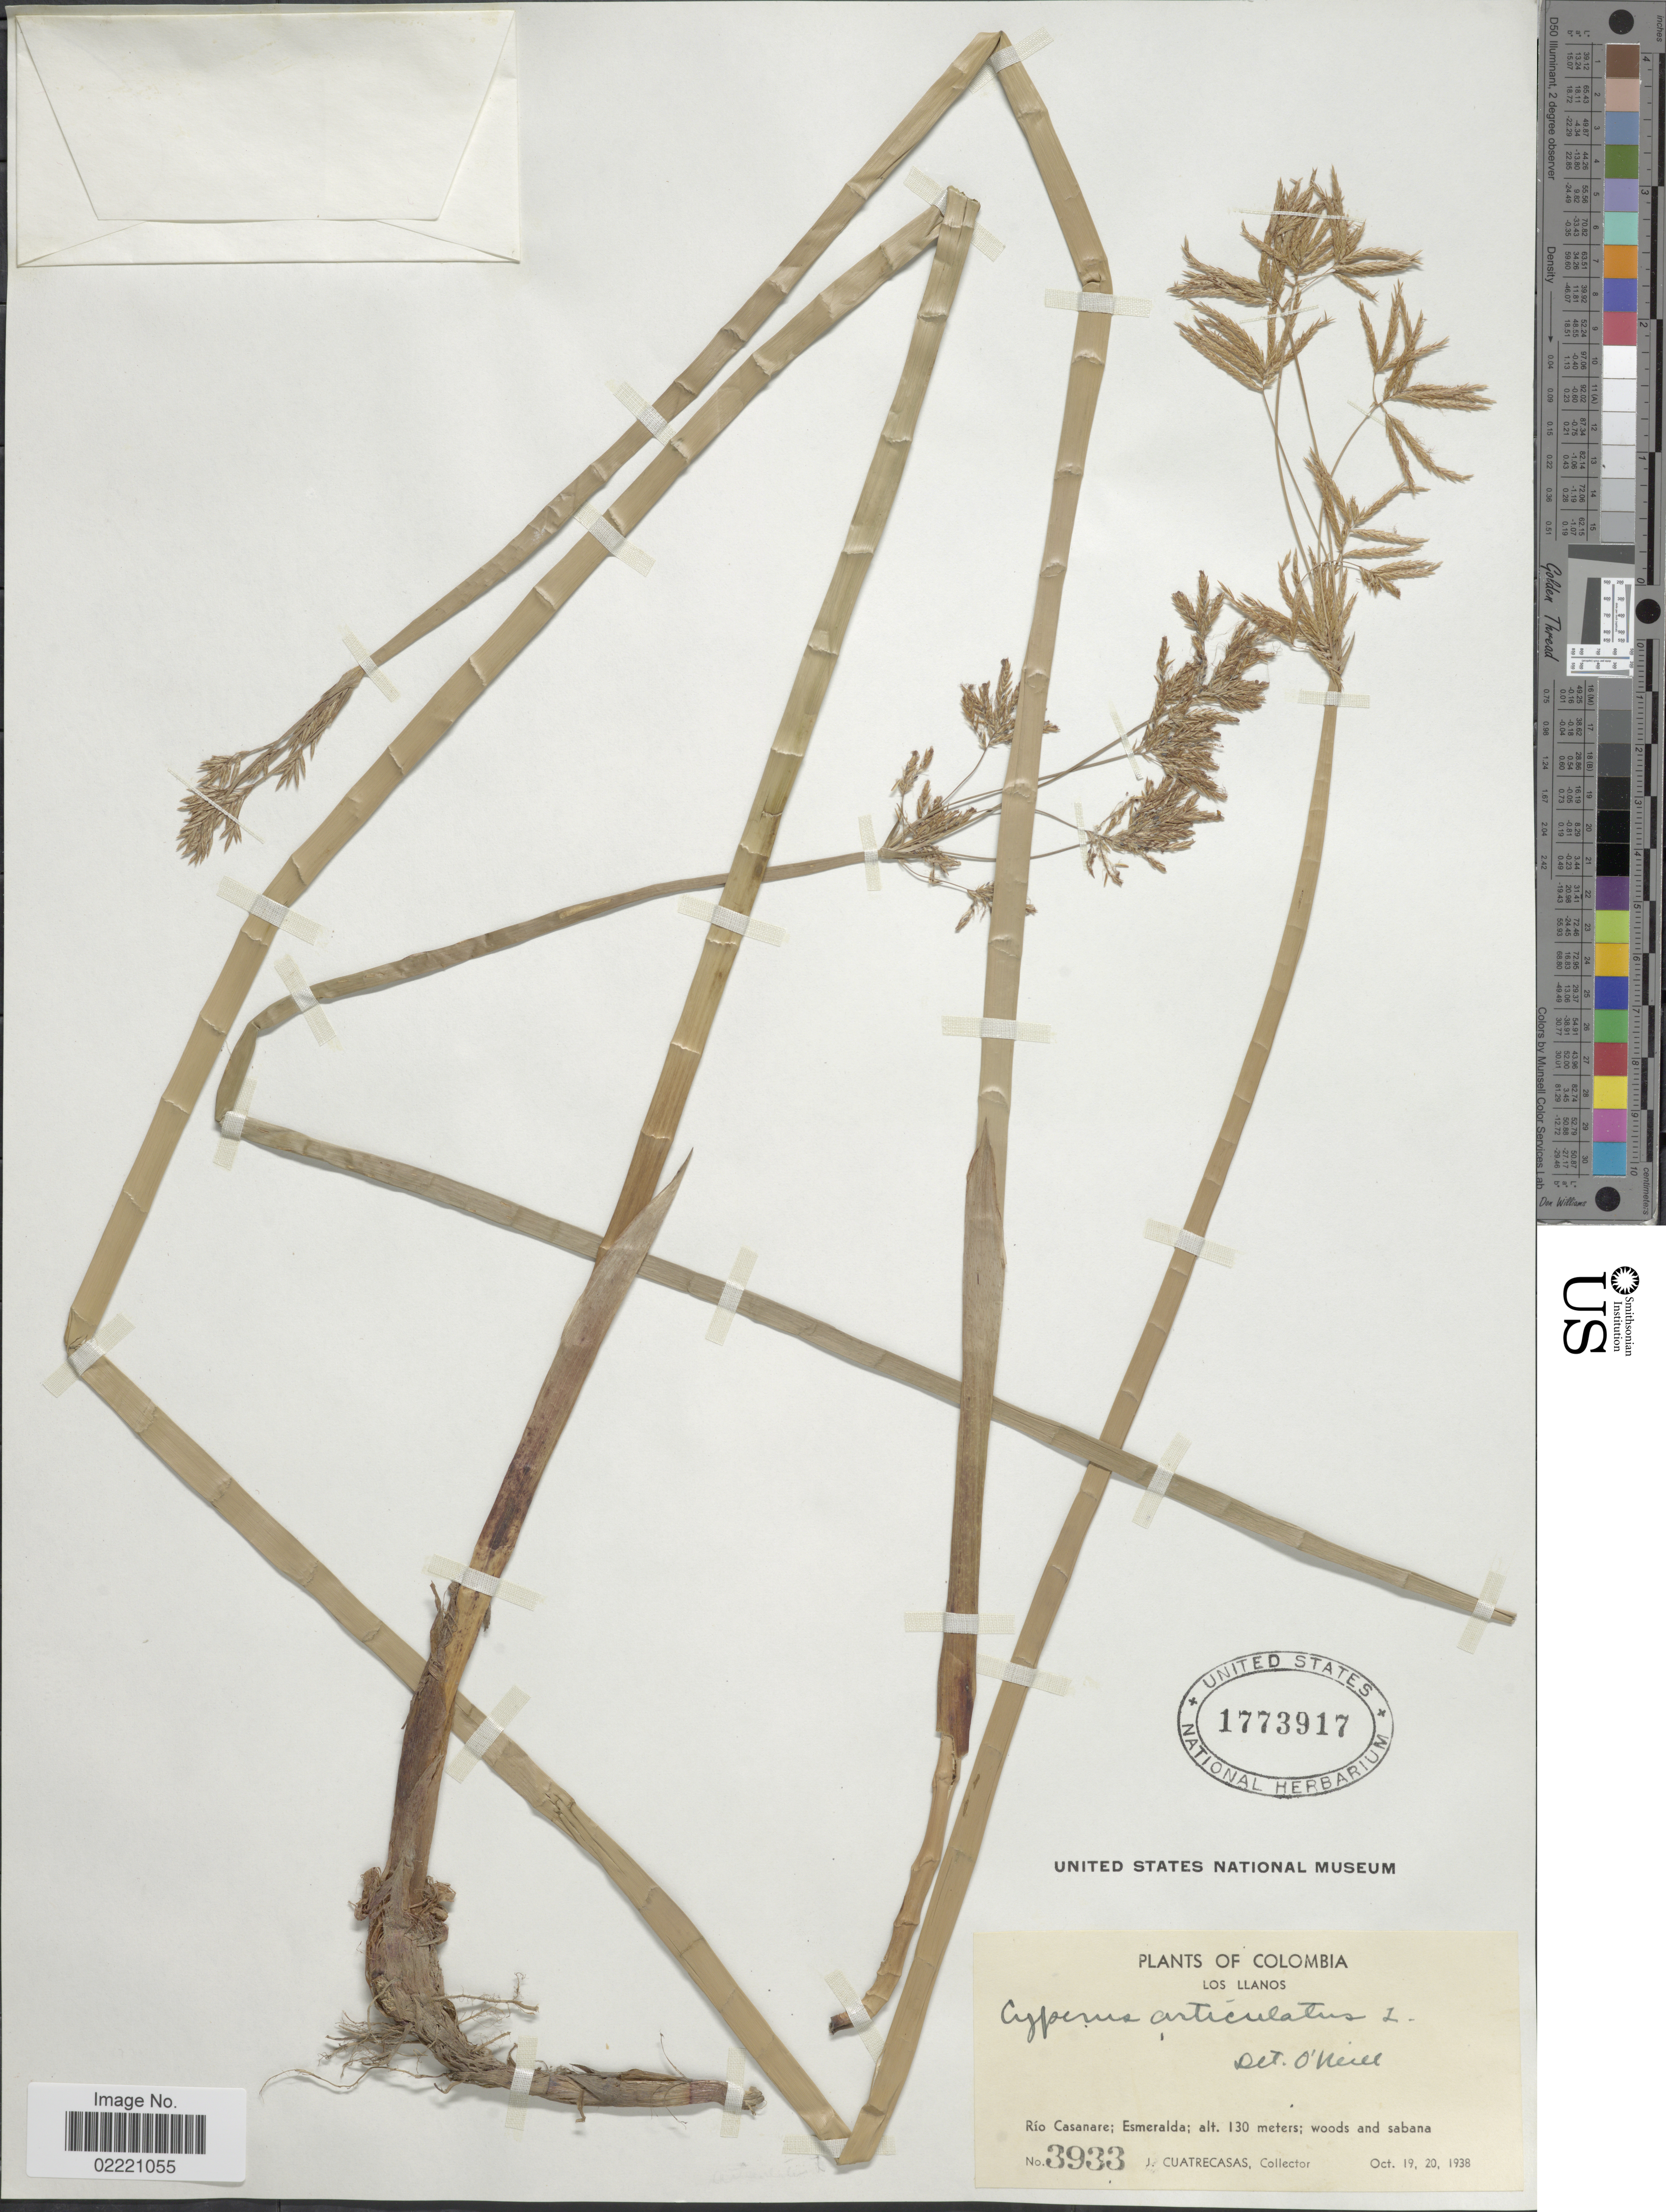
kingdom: Plantae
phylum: Tracheophyta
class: Liliopsida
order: Poales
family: Cyperaceae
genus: Cyperus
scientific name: Cyperus articulatus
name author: L.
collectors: J. Cuatrecasas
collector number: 3933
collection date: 1938-10-19/1938-10-20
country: Colombia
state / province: Casanare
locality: Los Llanos, Esmeralda; woods and sabana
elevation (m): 130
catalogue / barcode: US 1773917